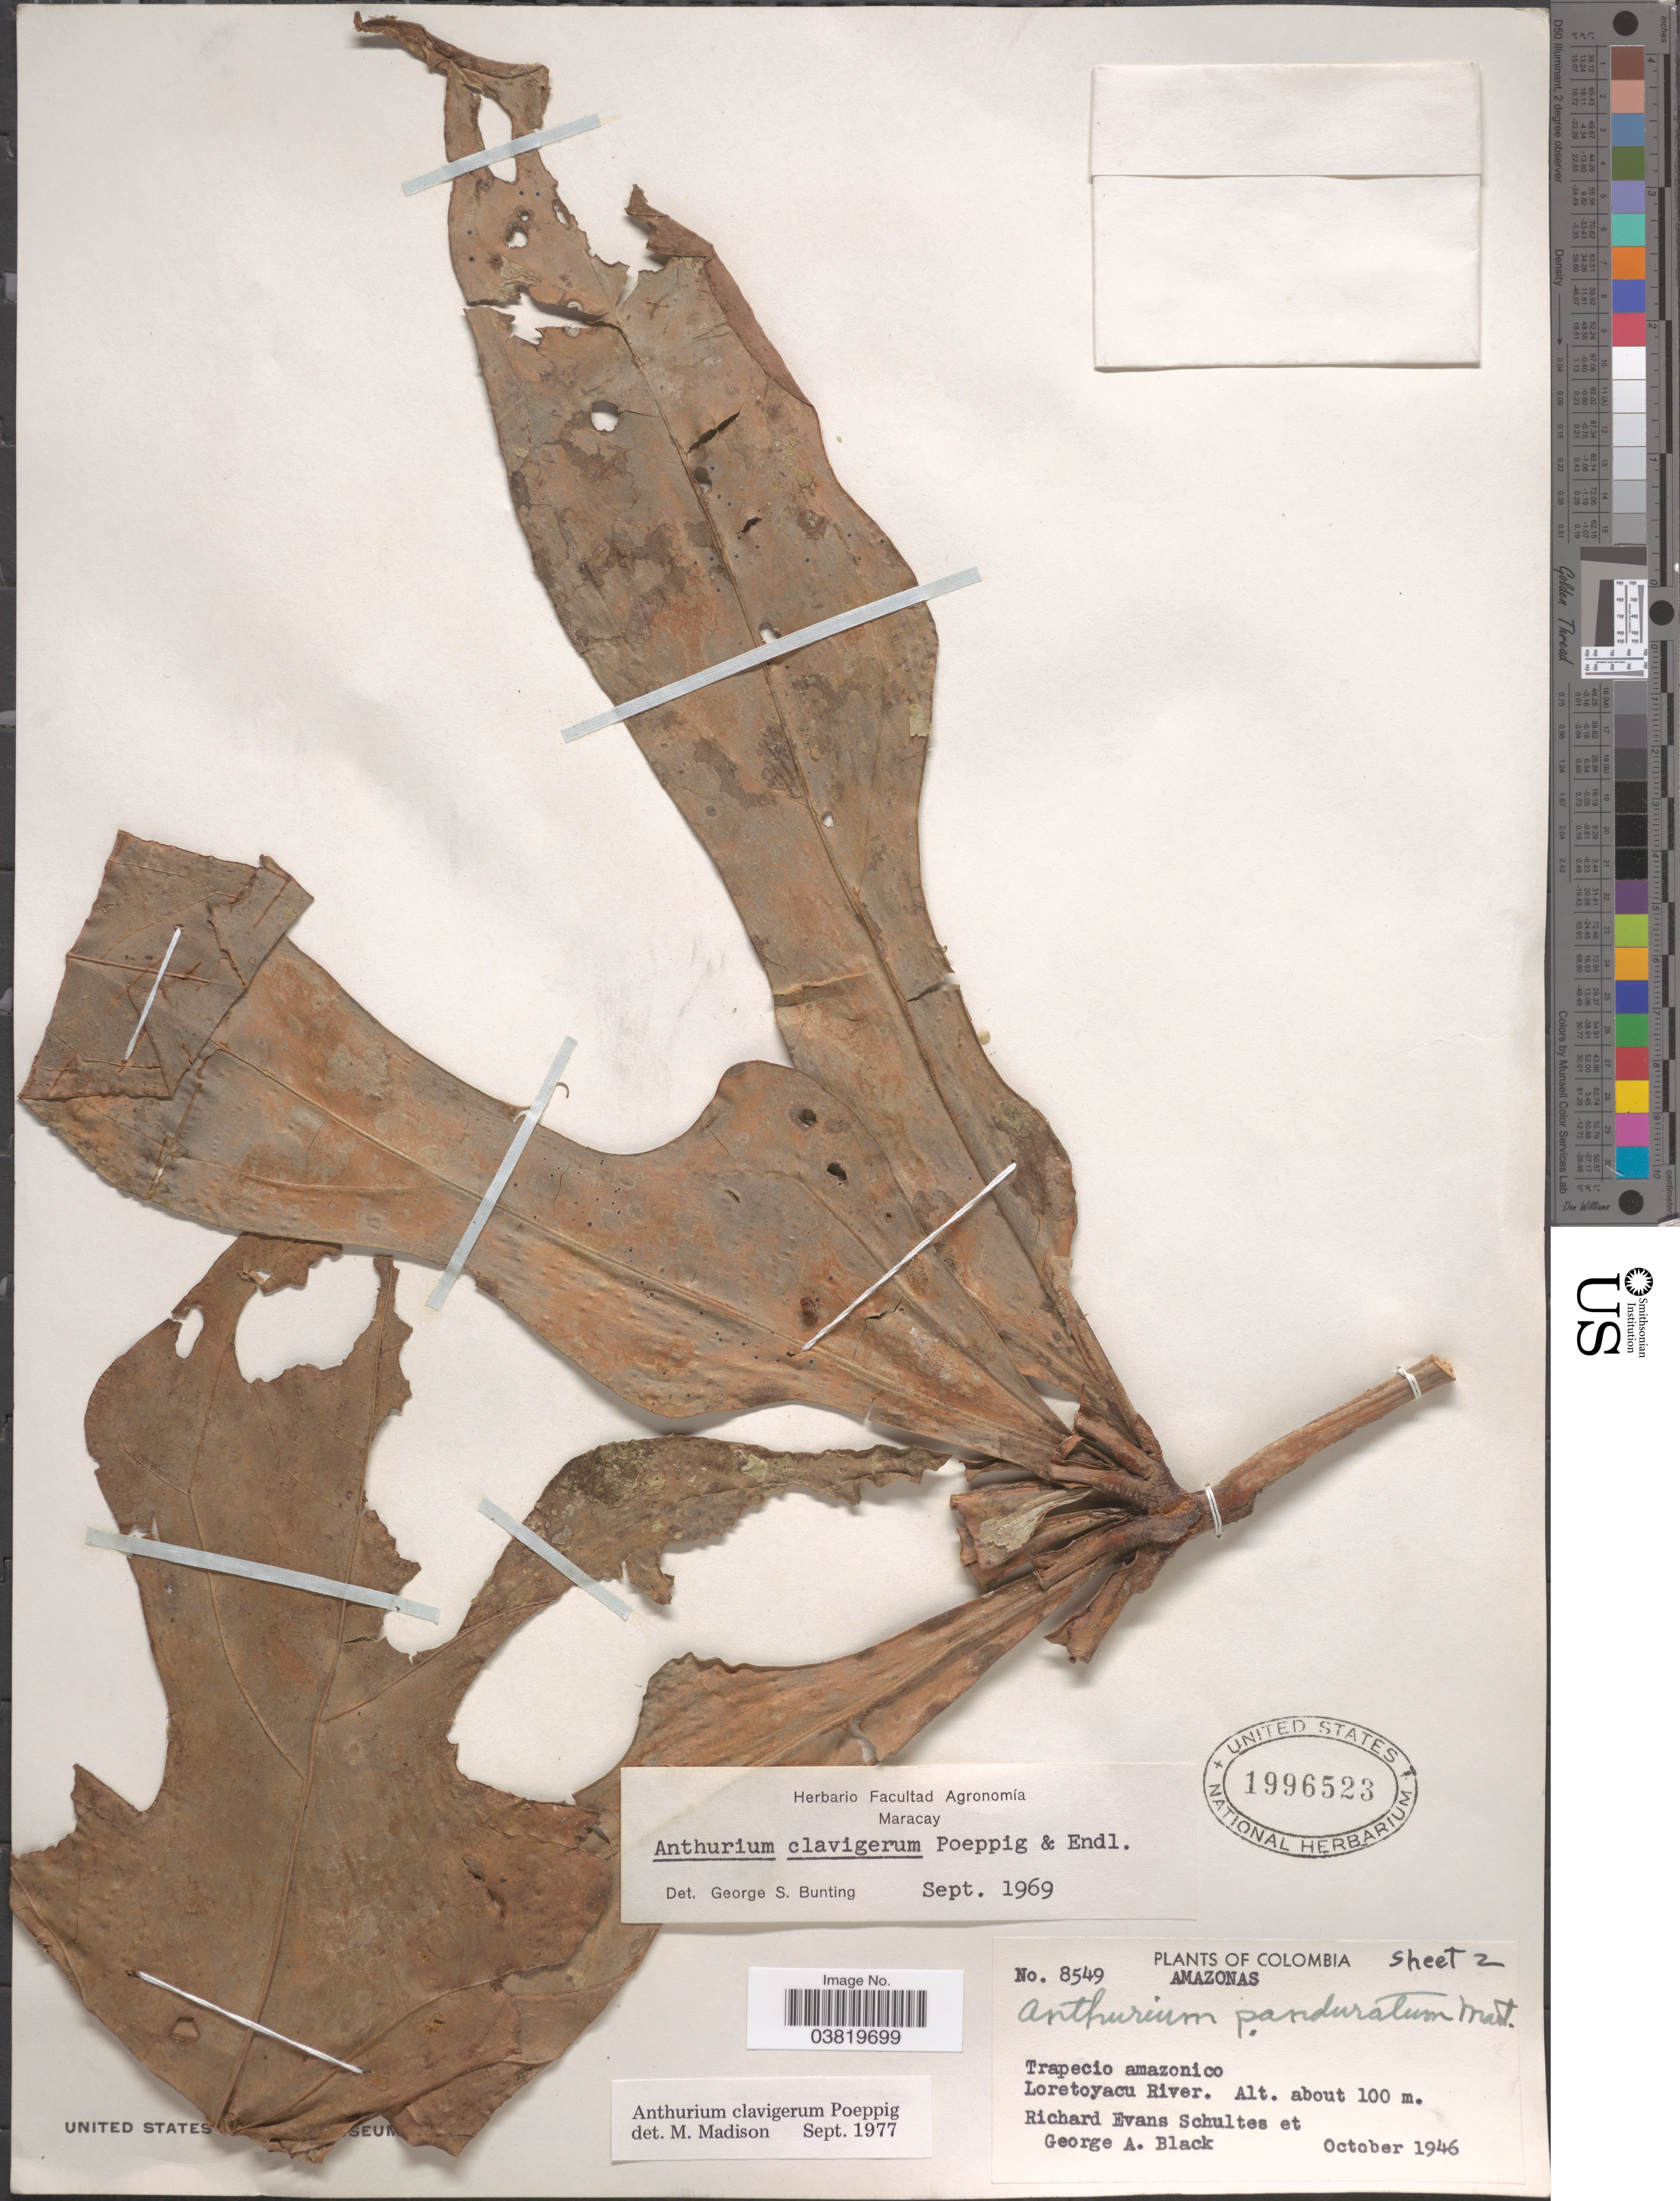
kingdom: Plantae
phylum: Tracheophyta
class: Liliopsida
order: Alismatales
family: Araceae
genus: Anthurium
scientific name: Anthurium clavigerum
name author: Poepp. & Endl.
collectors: R. E. Schultes & G. A. Black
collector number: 8549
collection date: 1946-10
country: Colombia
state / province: Amazônas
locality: Trapecio amazonico. Loretoyacu River.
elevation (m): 100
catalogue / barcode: US 1996523